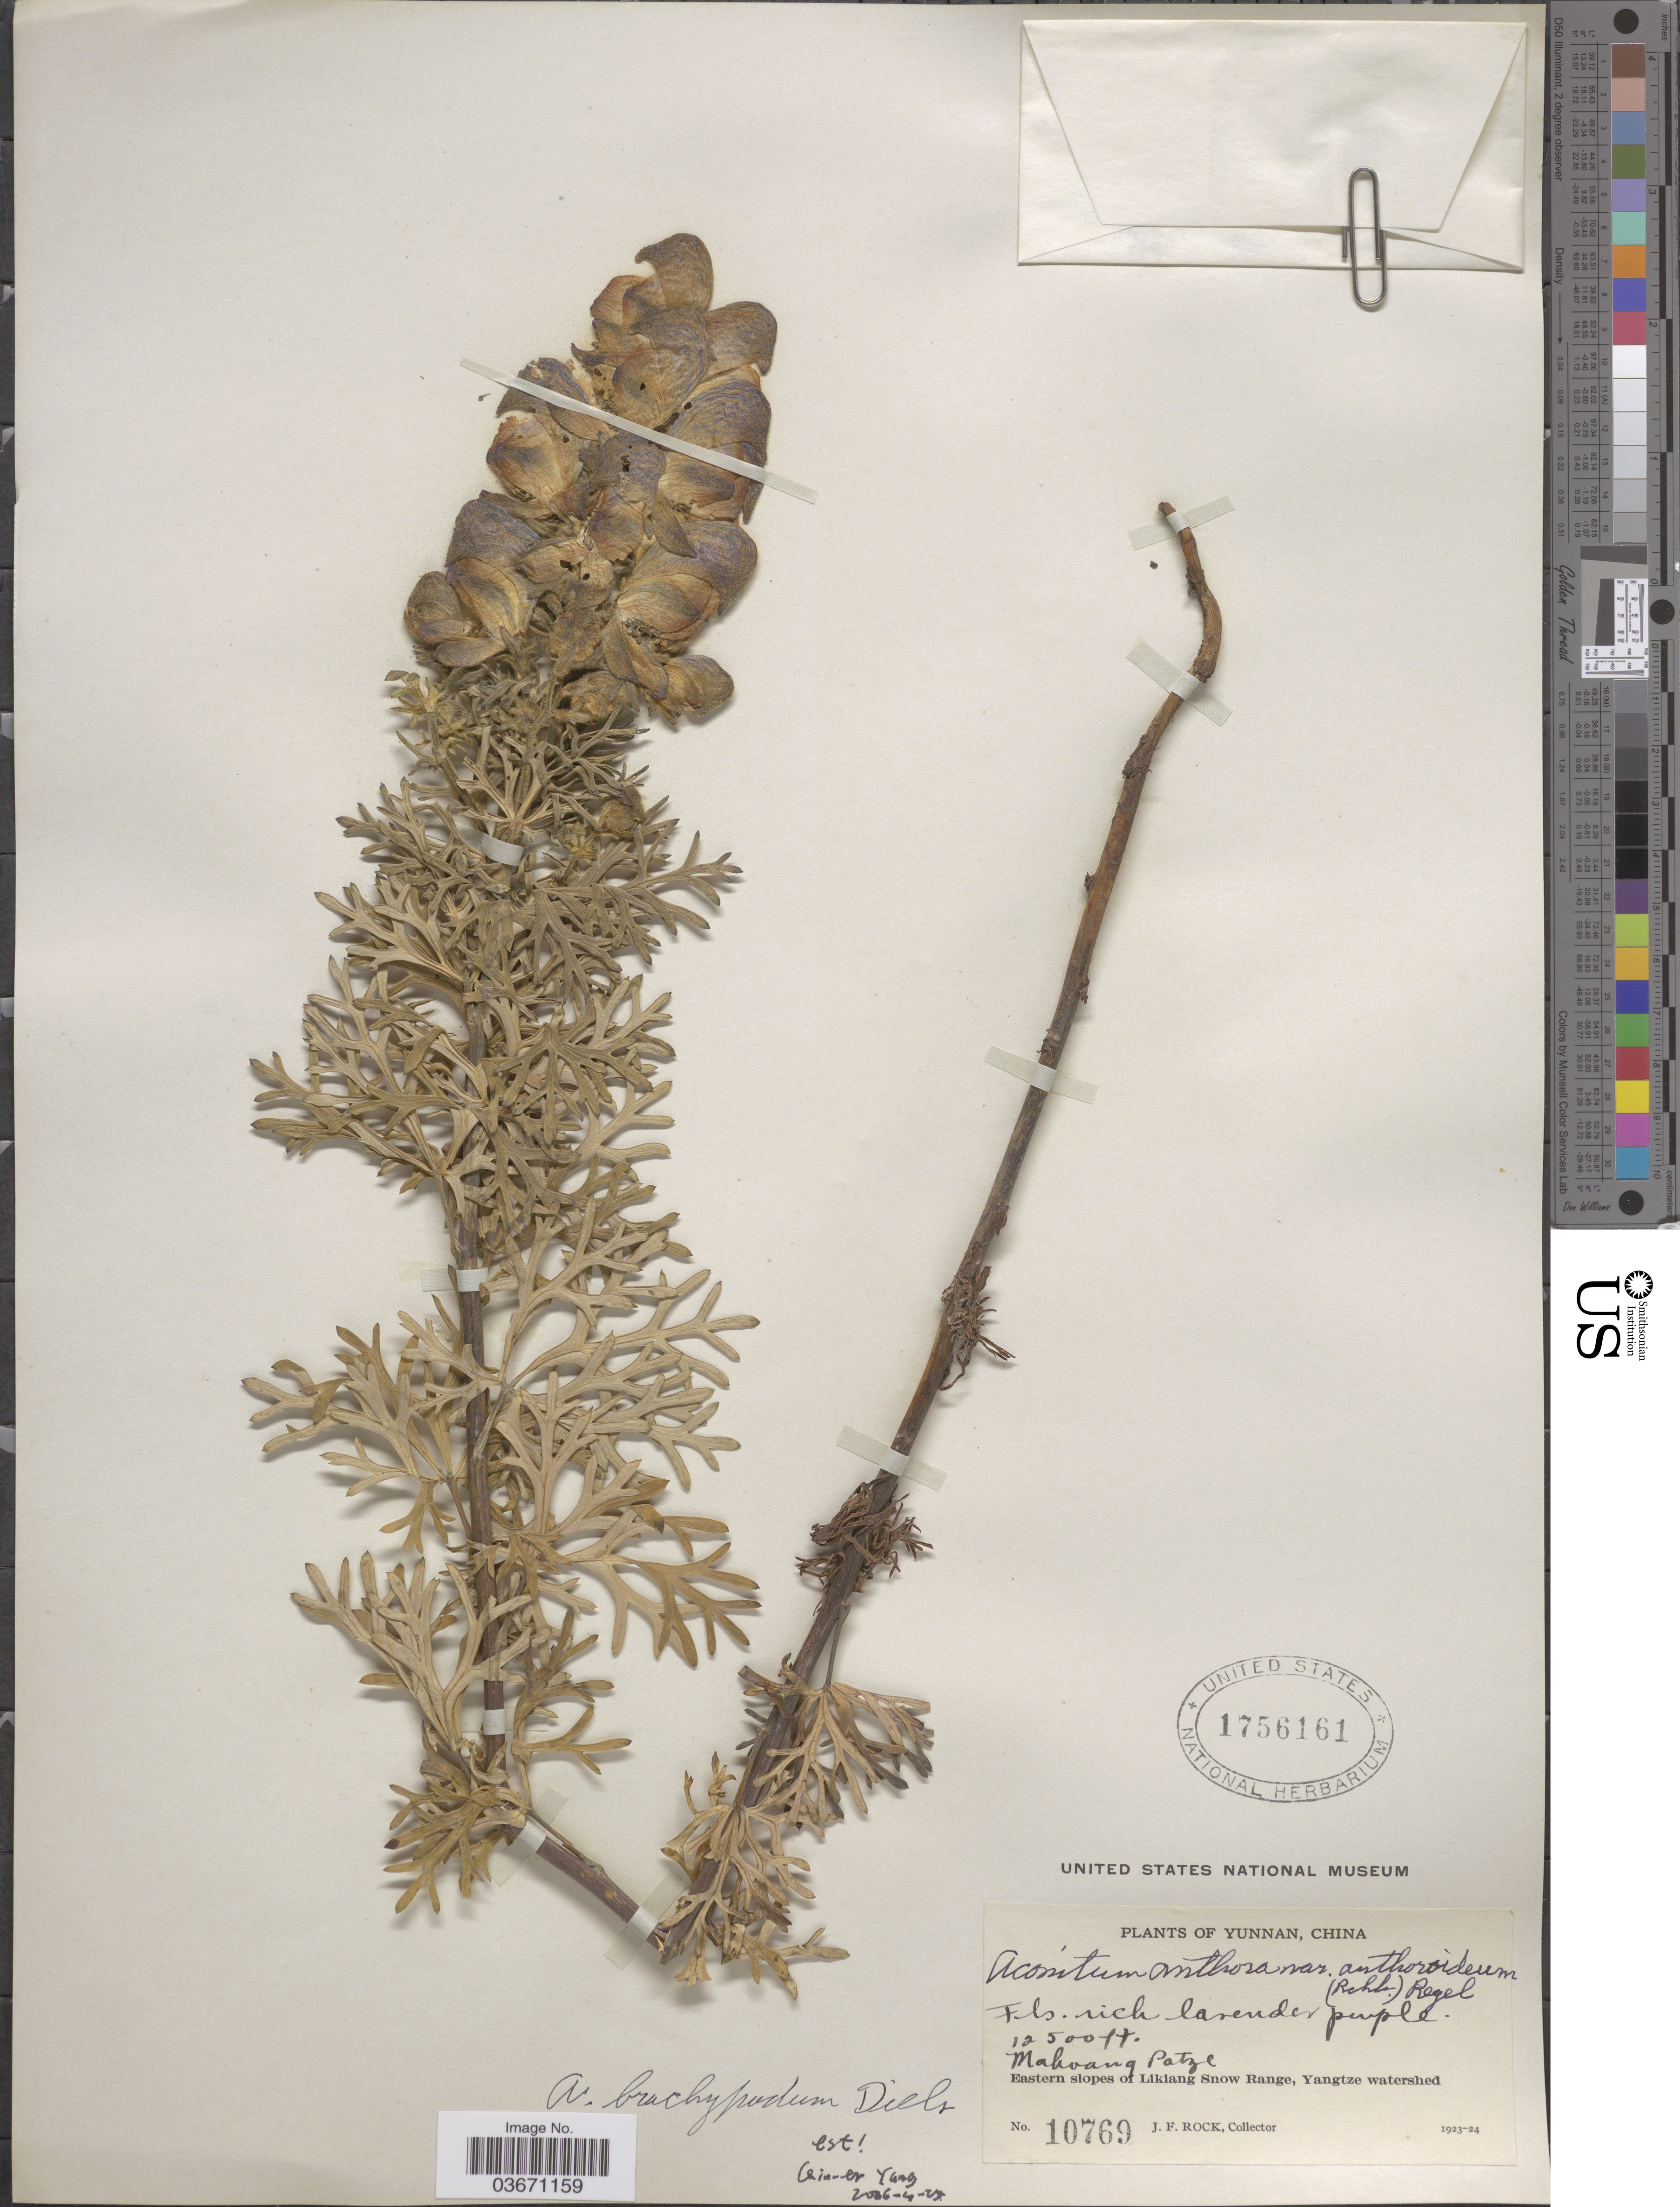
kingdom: Plantae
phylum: Tracheophyta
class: Magnoliopsida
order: Ranunculales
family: Ranunculaceae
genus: Aconitum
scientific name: Aconitum brachypodum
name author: Diels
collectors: J. Rock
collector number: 10769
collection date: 1923/1924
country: China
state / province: Yunnan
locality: Mahoang Patze, Eastern slopes of Likiang Snow Range, Yangtze watershed.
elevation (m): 3810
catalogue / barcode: US 1756161